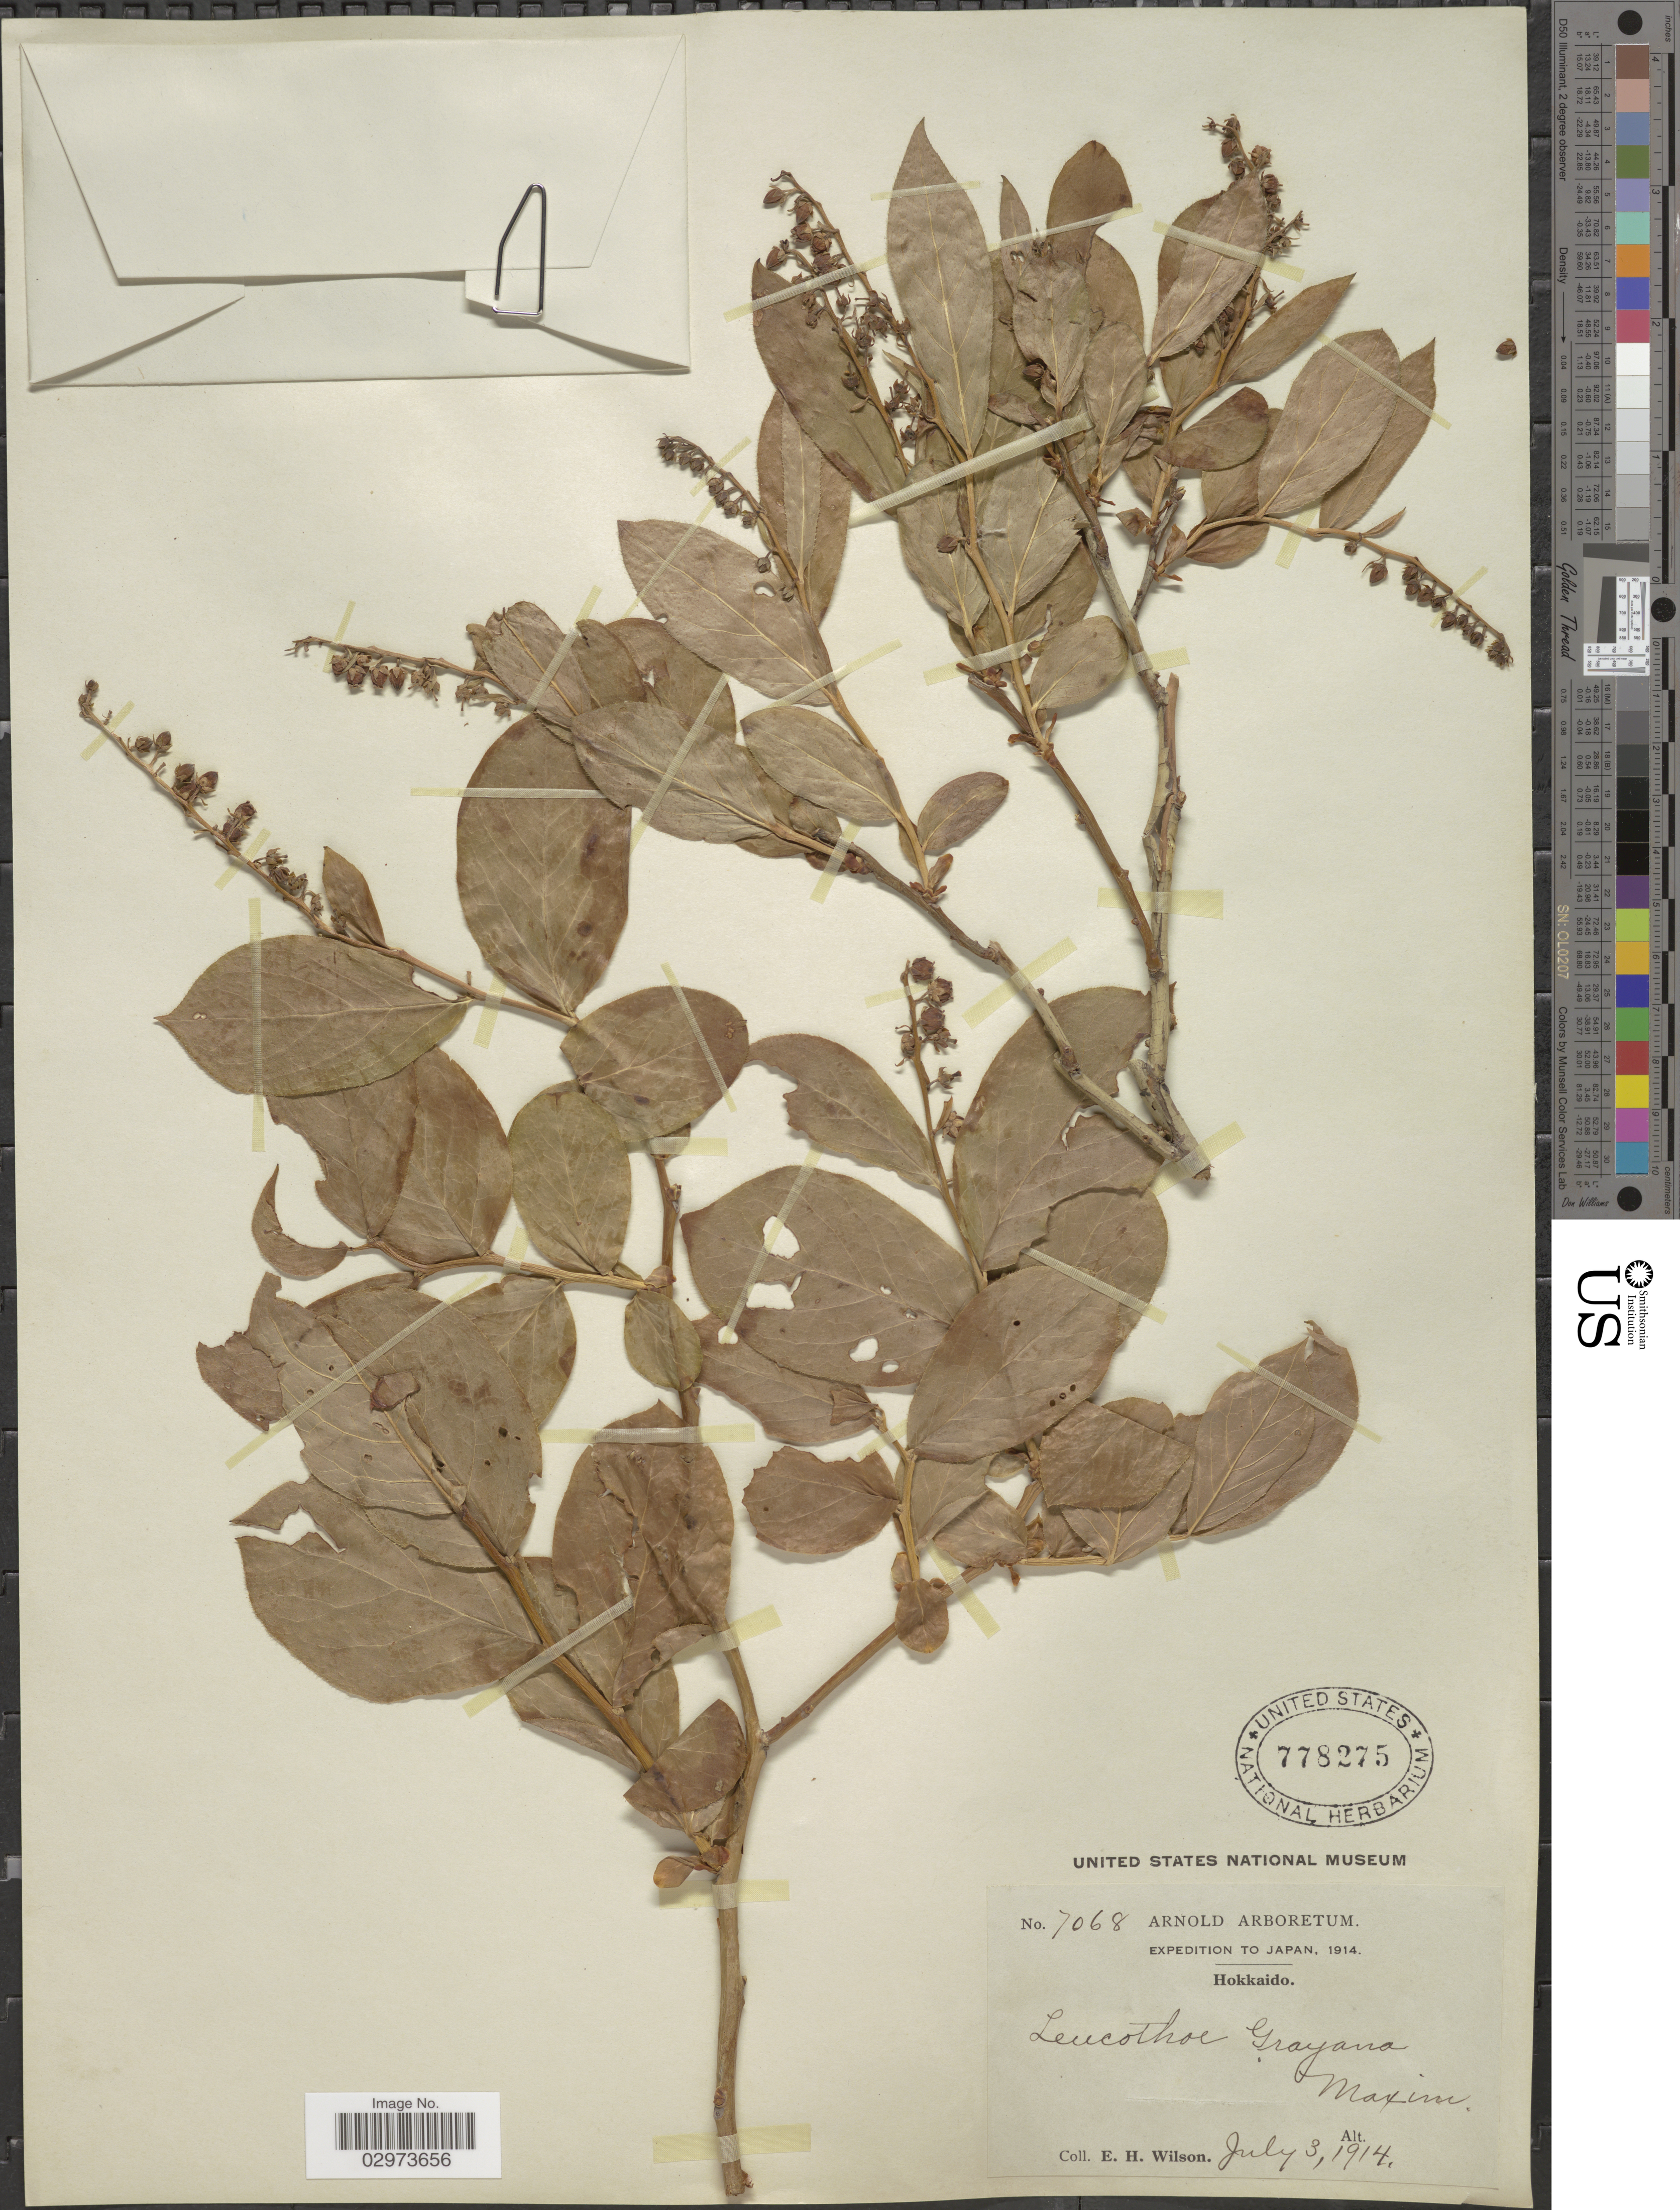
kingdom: Plantae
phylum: Tracheophyta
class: Magnoliopsida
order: Ericales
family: Ericaceae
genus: Leucothoe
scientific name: Leucothoë grayana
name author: Maxim.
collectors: E. Wilson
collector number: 7068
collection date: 1914-07-03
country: Japan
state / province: Hokkaidō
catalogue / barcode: US 778275